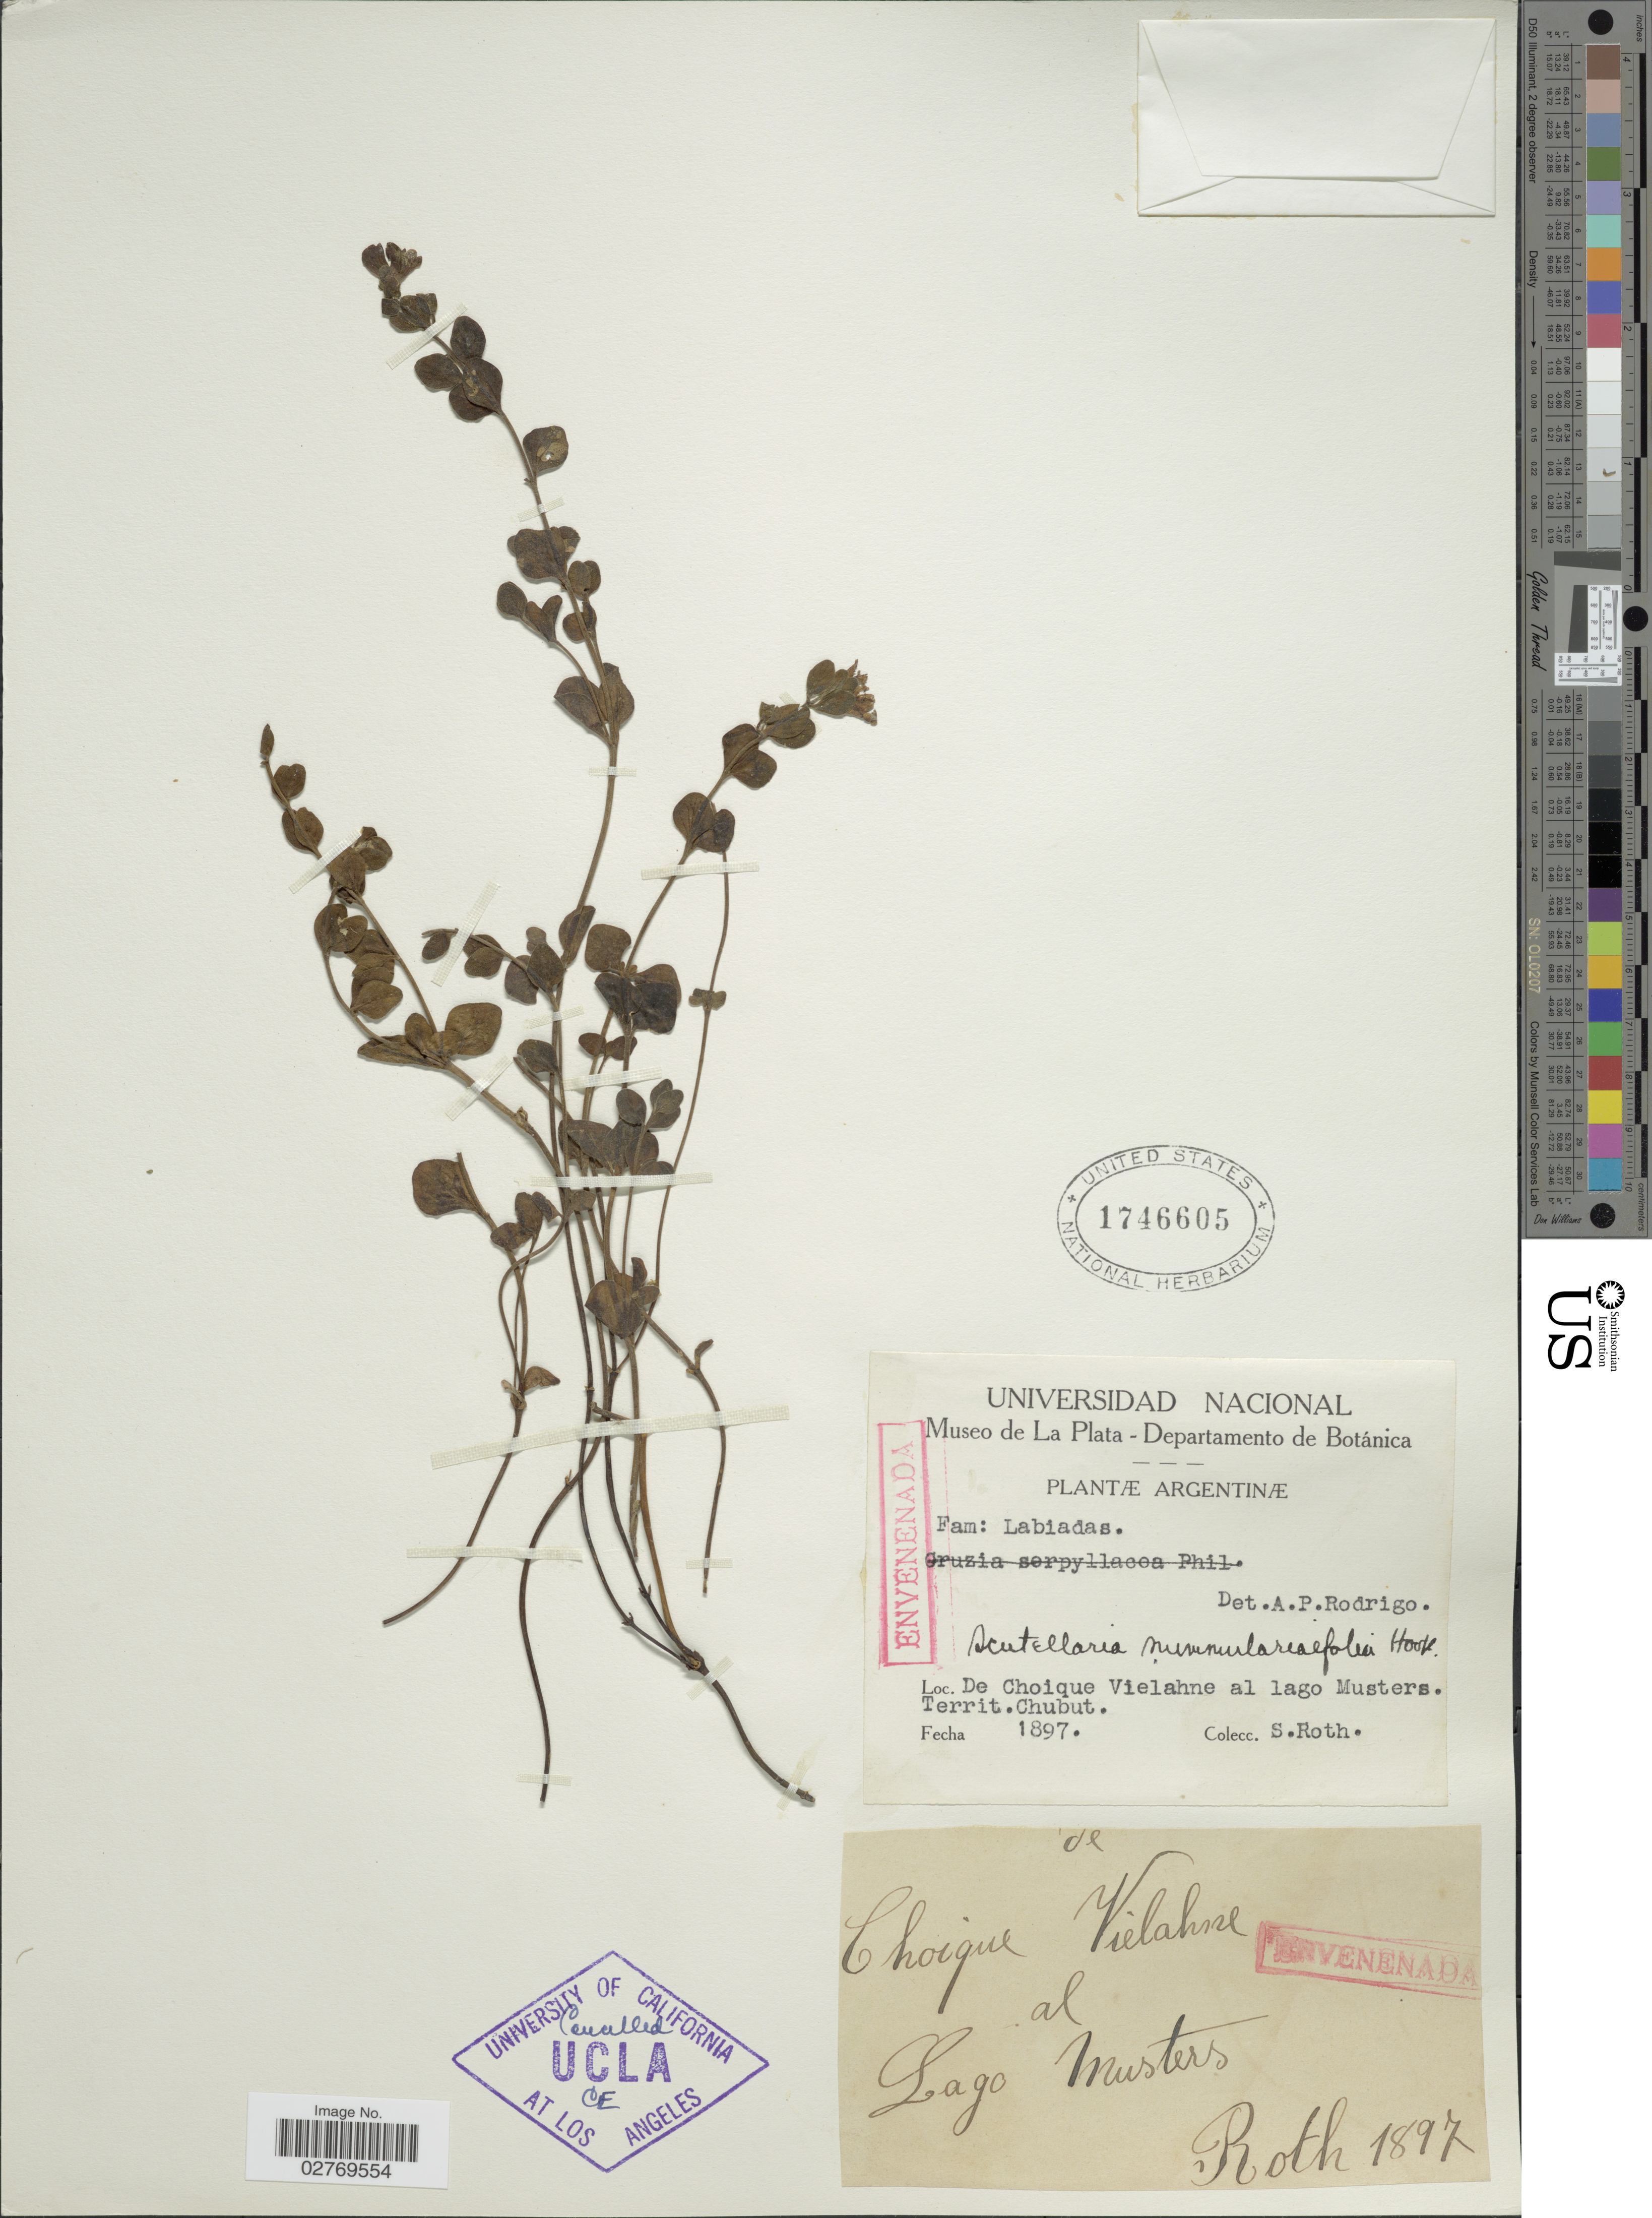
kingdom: Plantae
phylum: Tracheophyta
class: Magnoliopsida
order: Lamiales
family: Lamiaceae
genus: Scutellaria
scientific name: Scutellaria nummulariifolia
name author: Hook. f.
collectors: S. Roth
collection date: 1897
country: Argentina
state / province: Chubut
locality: De Choique Vielahne al lago Musters.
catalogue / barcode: US 1746605